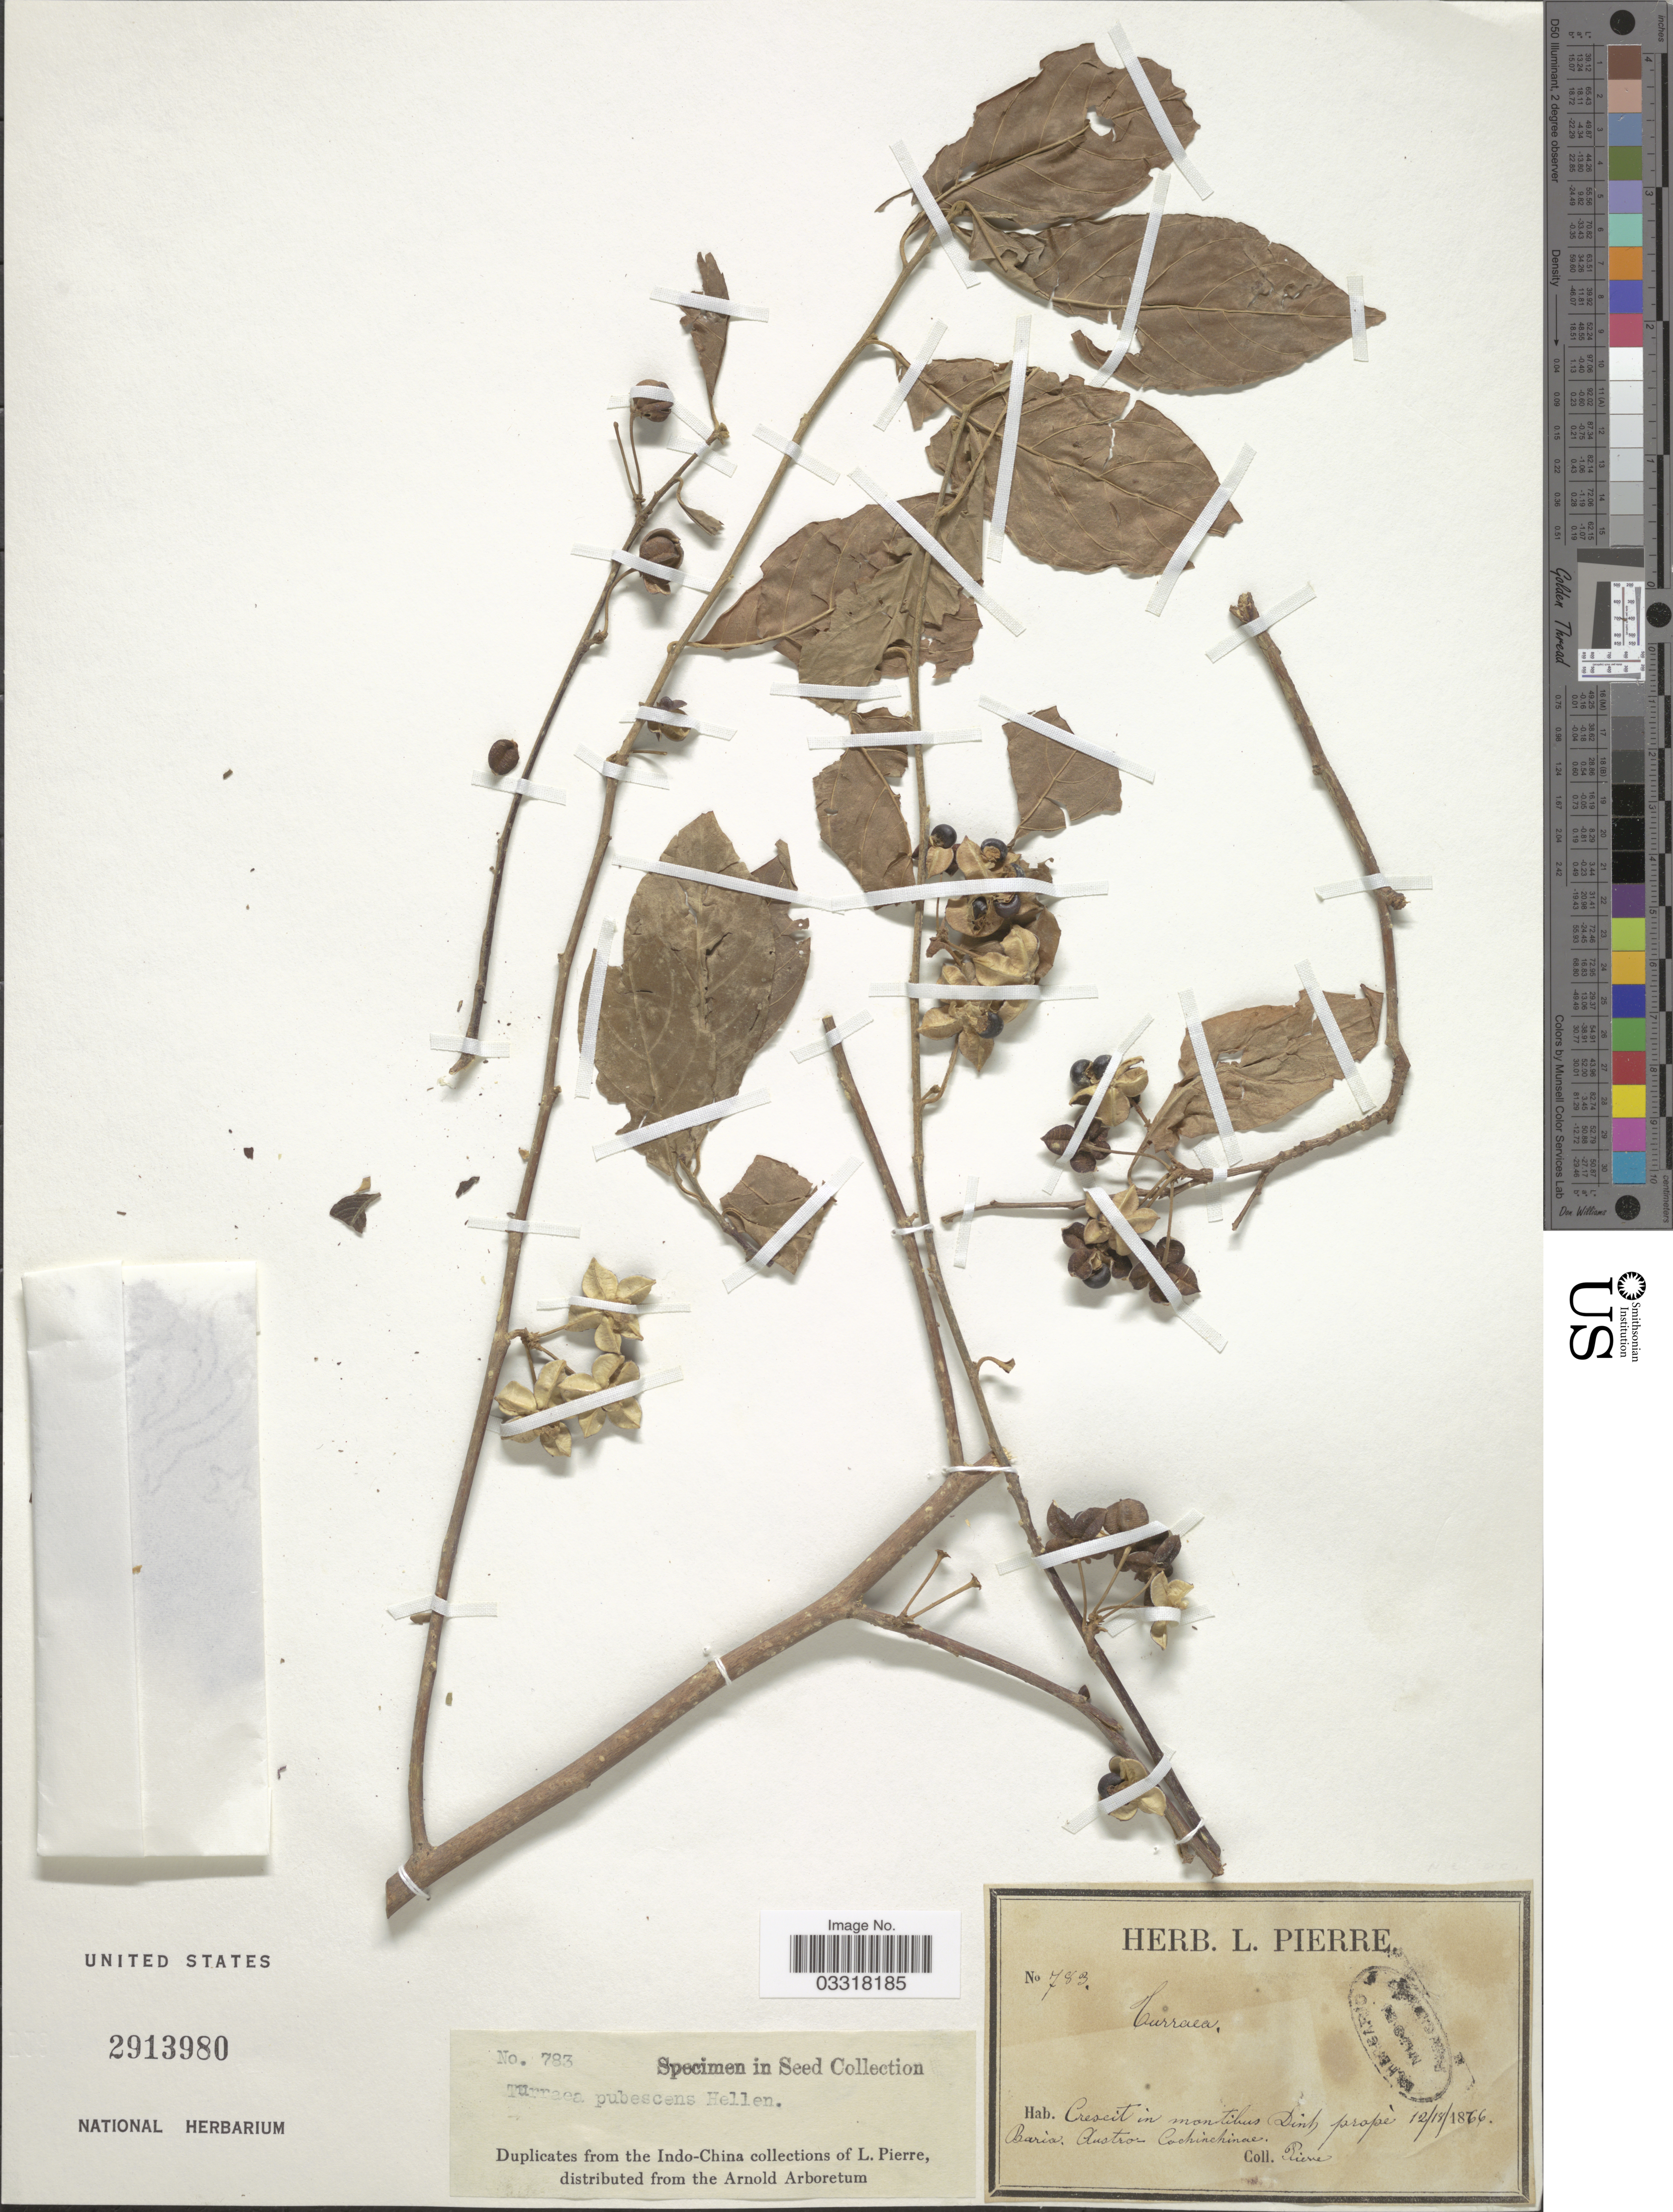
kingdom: Plantae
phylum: Tracheophyta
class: Magnoliopsida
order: Sapindales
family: Meliaceae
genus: Turraea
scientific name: Turraea pubescens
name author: Hell.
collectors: L. Pierre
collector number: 783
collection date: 1866-12-18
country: Vietnam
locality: Crescit in montibus Dinh propè Barìa. Austro- Cochinchinae.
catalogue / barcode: US 2913980